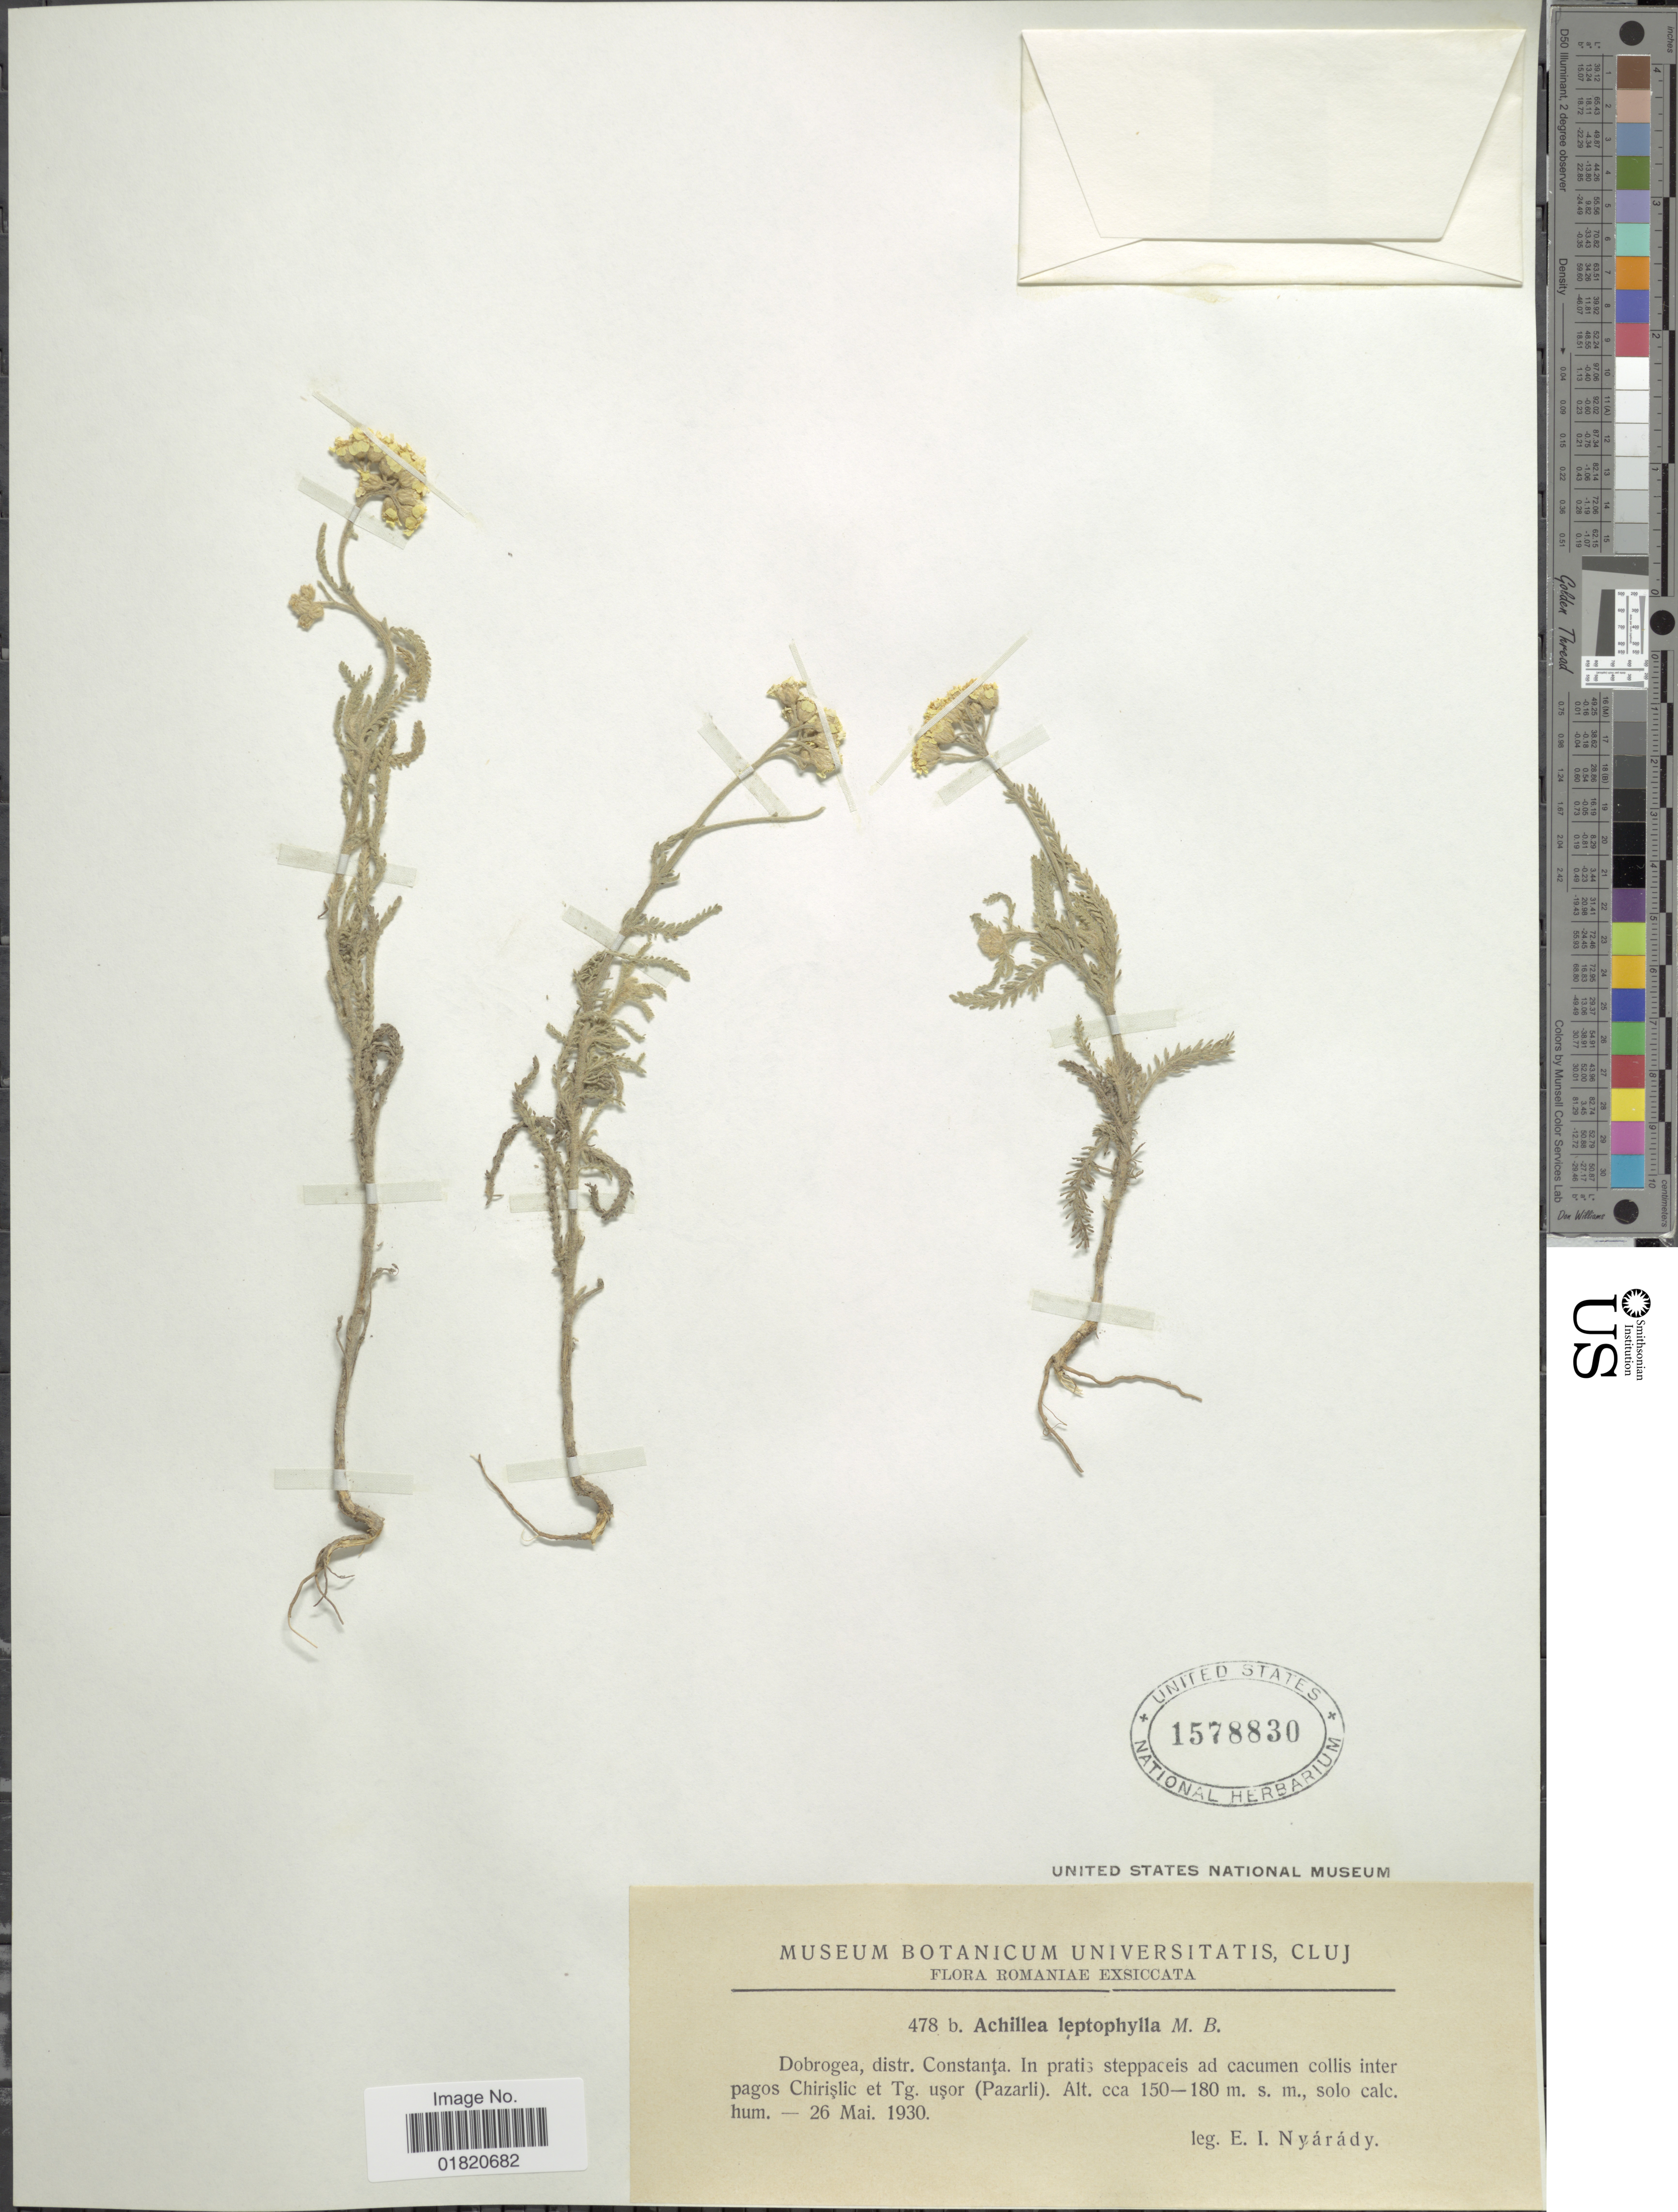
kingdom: Plantae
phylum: Tracheophyta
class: Magnoliopsida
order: Asterales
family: Asteraceae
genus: Achillea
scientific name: Achillea leptophylla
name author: M. Bieb.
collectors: E. Nyárády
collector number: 478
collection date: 1930-05-26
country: Romania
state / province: Constanta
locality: Dobrogea. In pratis steppaceis ad cacumen collis inter pagos Chirislic et Tg. usor (Pazarli)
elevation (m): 150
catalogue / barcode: US 1578830